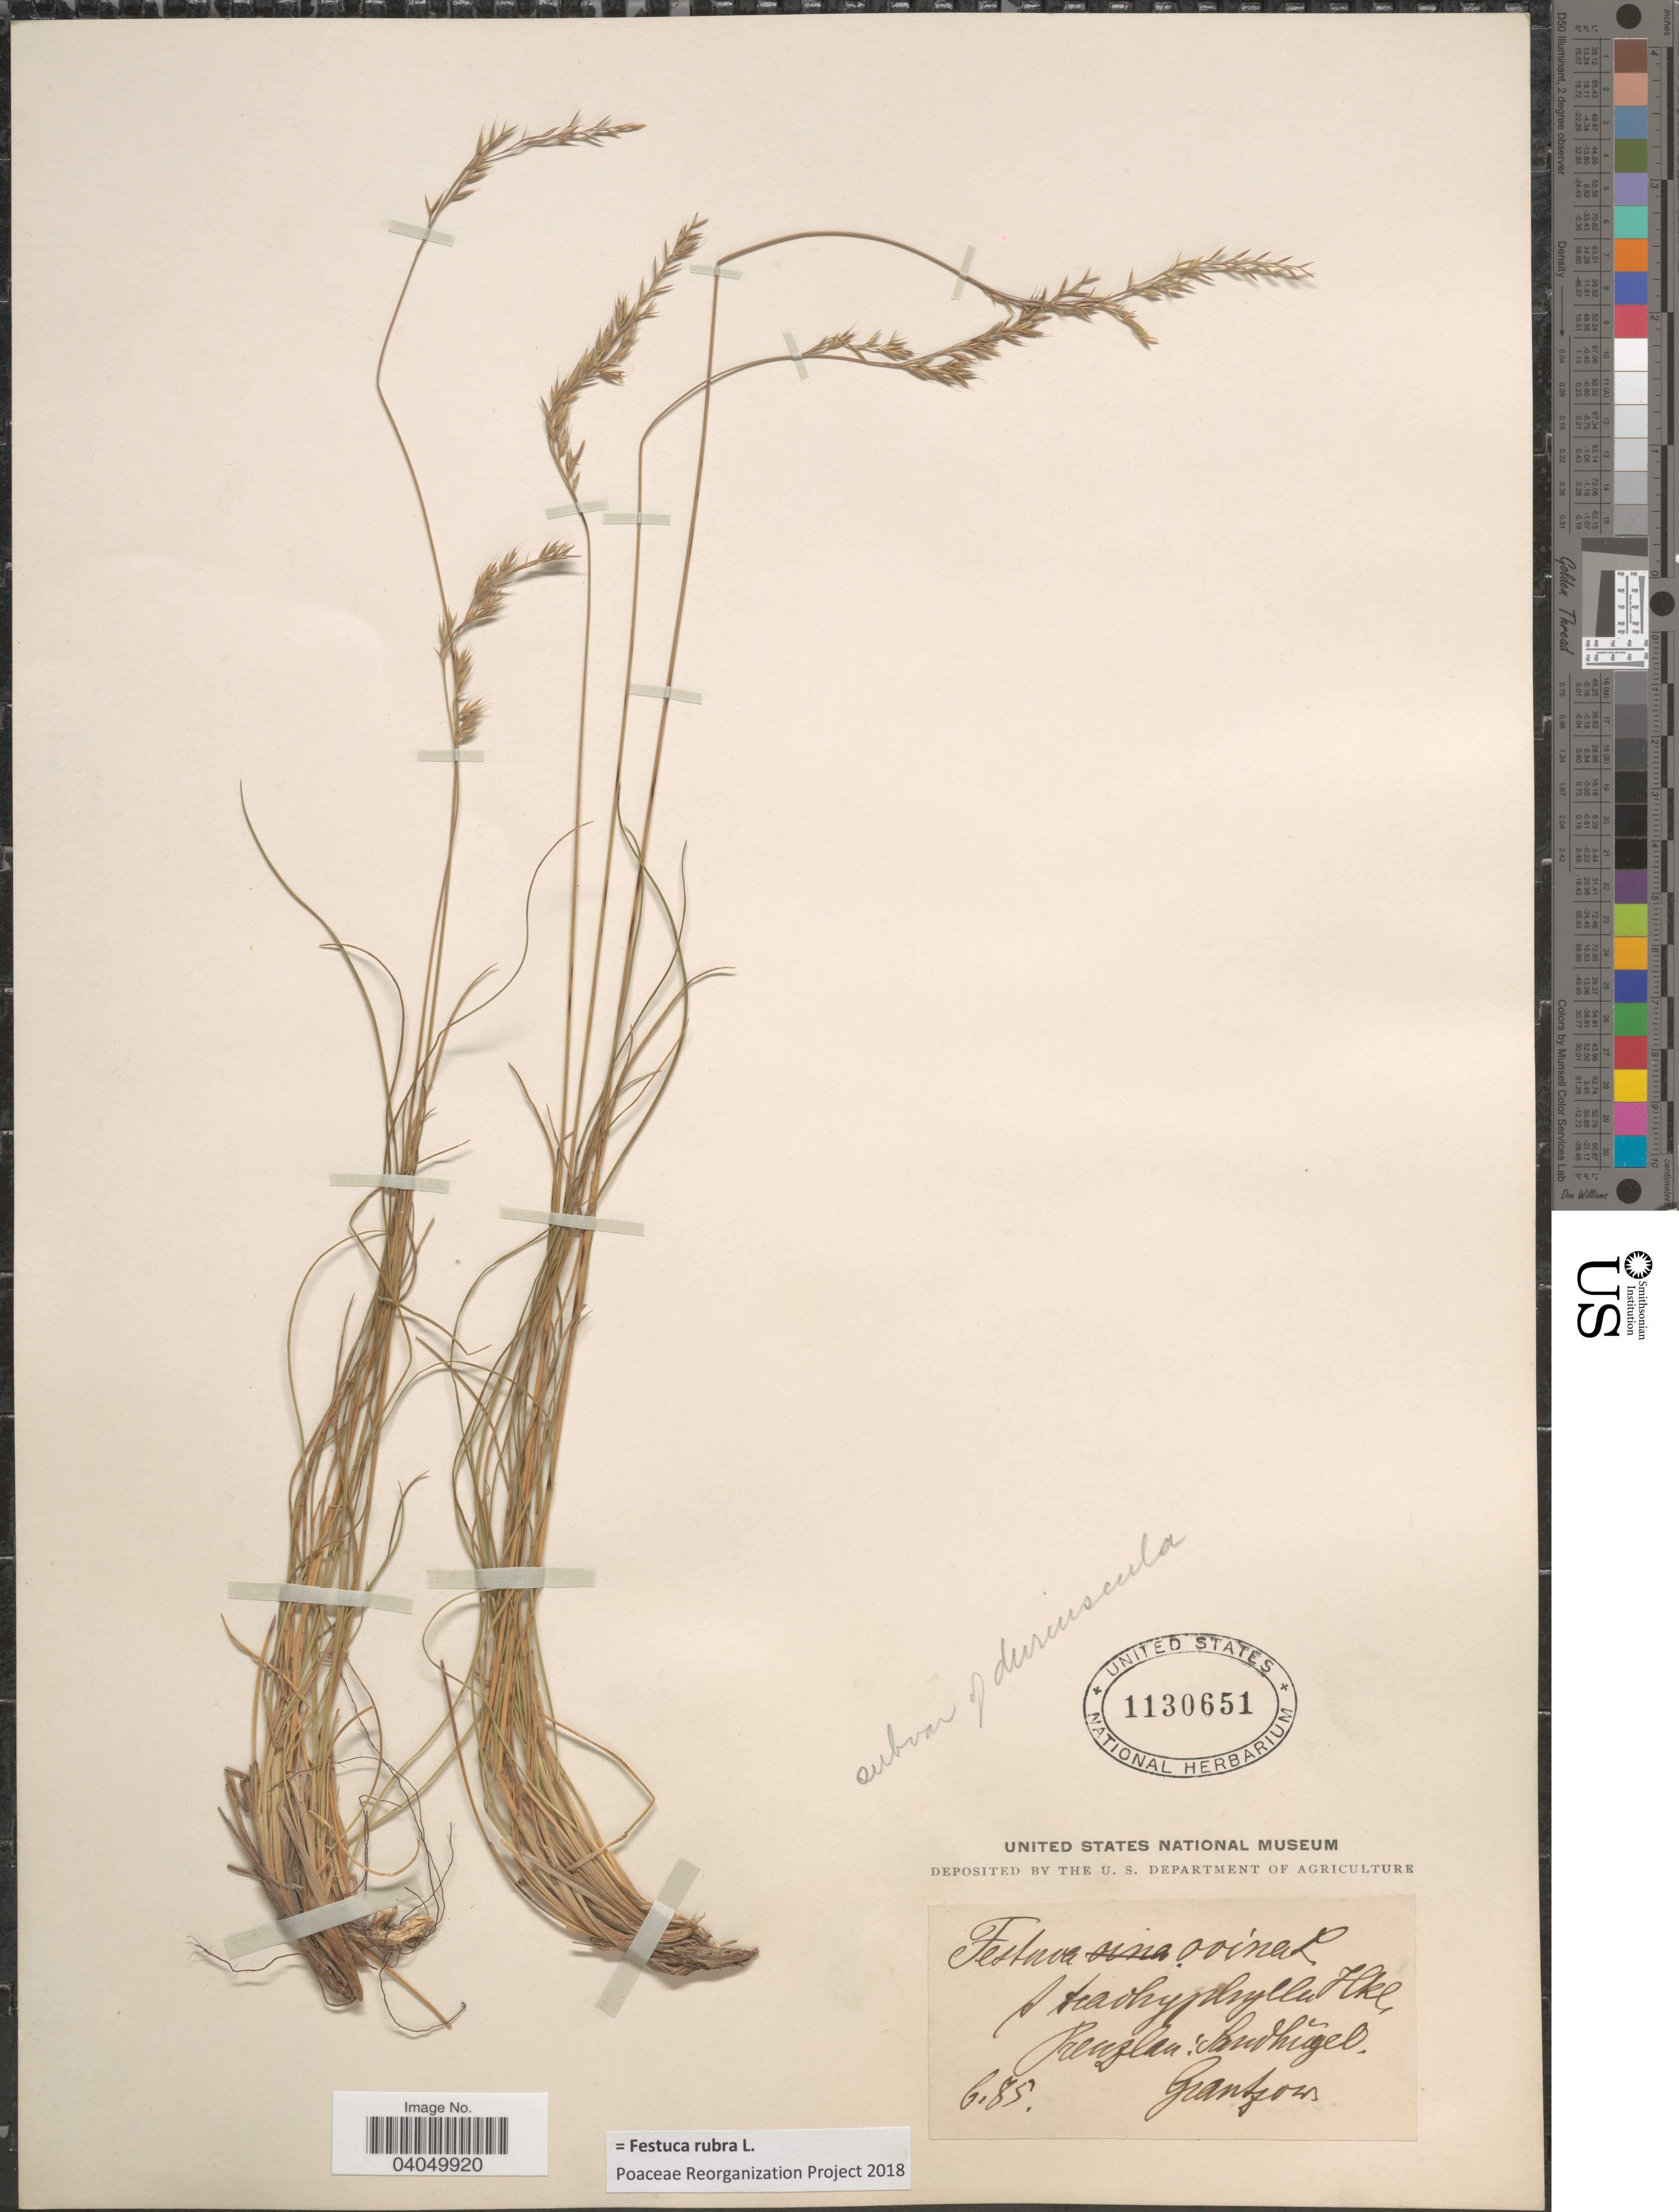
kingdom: Plantae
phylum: Tracheophyta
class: Liliopsida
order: Poales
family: Poaceae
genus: Festuca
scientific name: Festuca rubra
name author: L.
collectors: Grantzow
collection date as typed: Transcribed d/m/y: /6/85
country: Germany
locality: Prenzlau: Sandhũgel.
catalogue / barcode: US 1130651